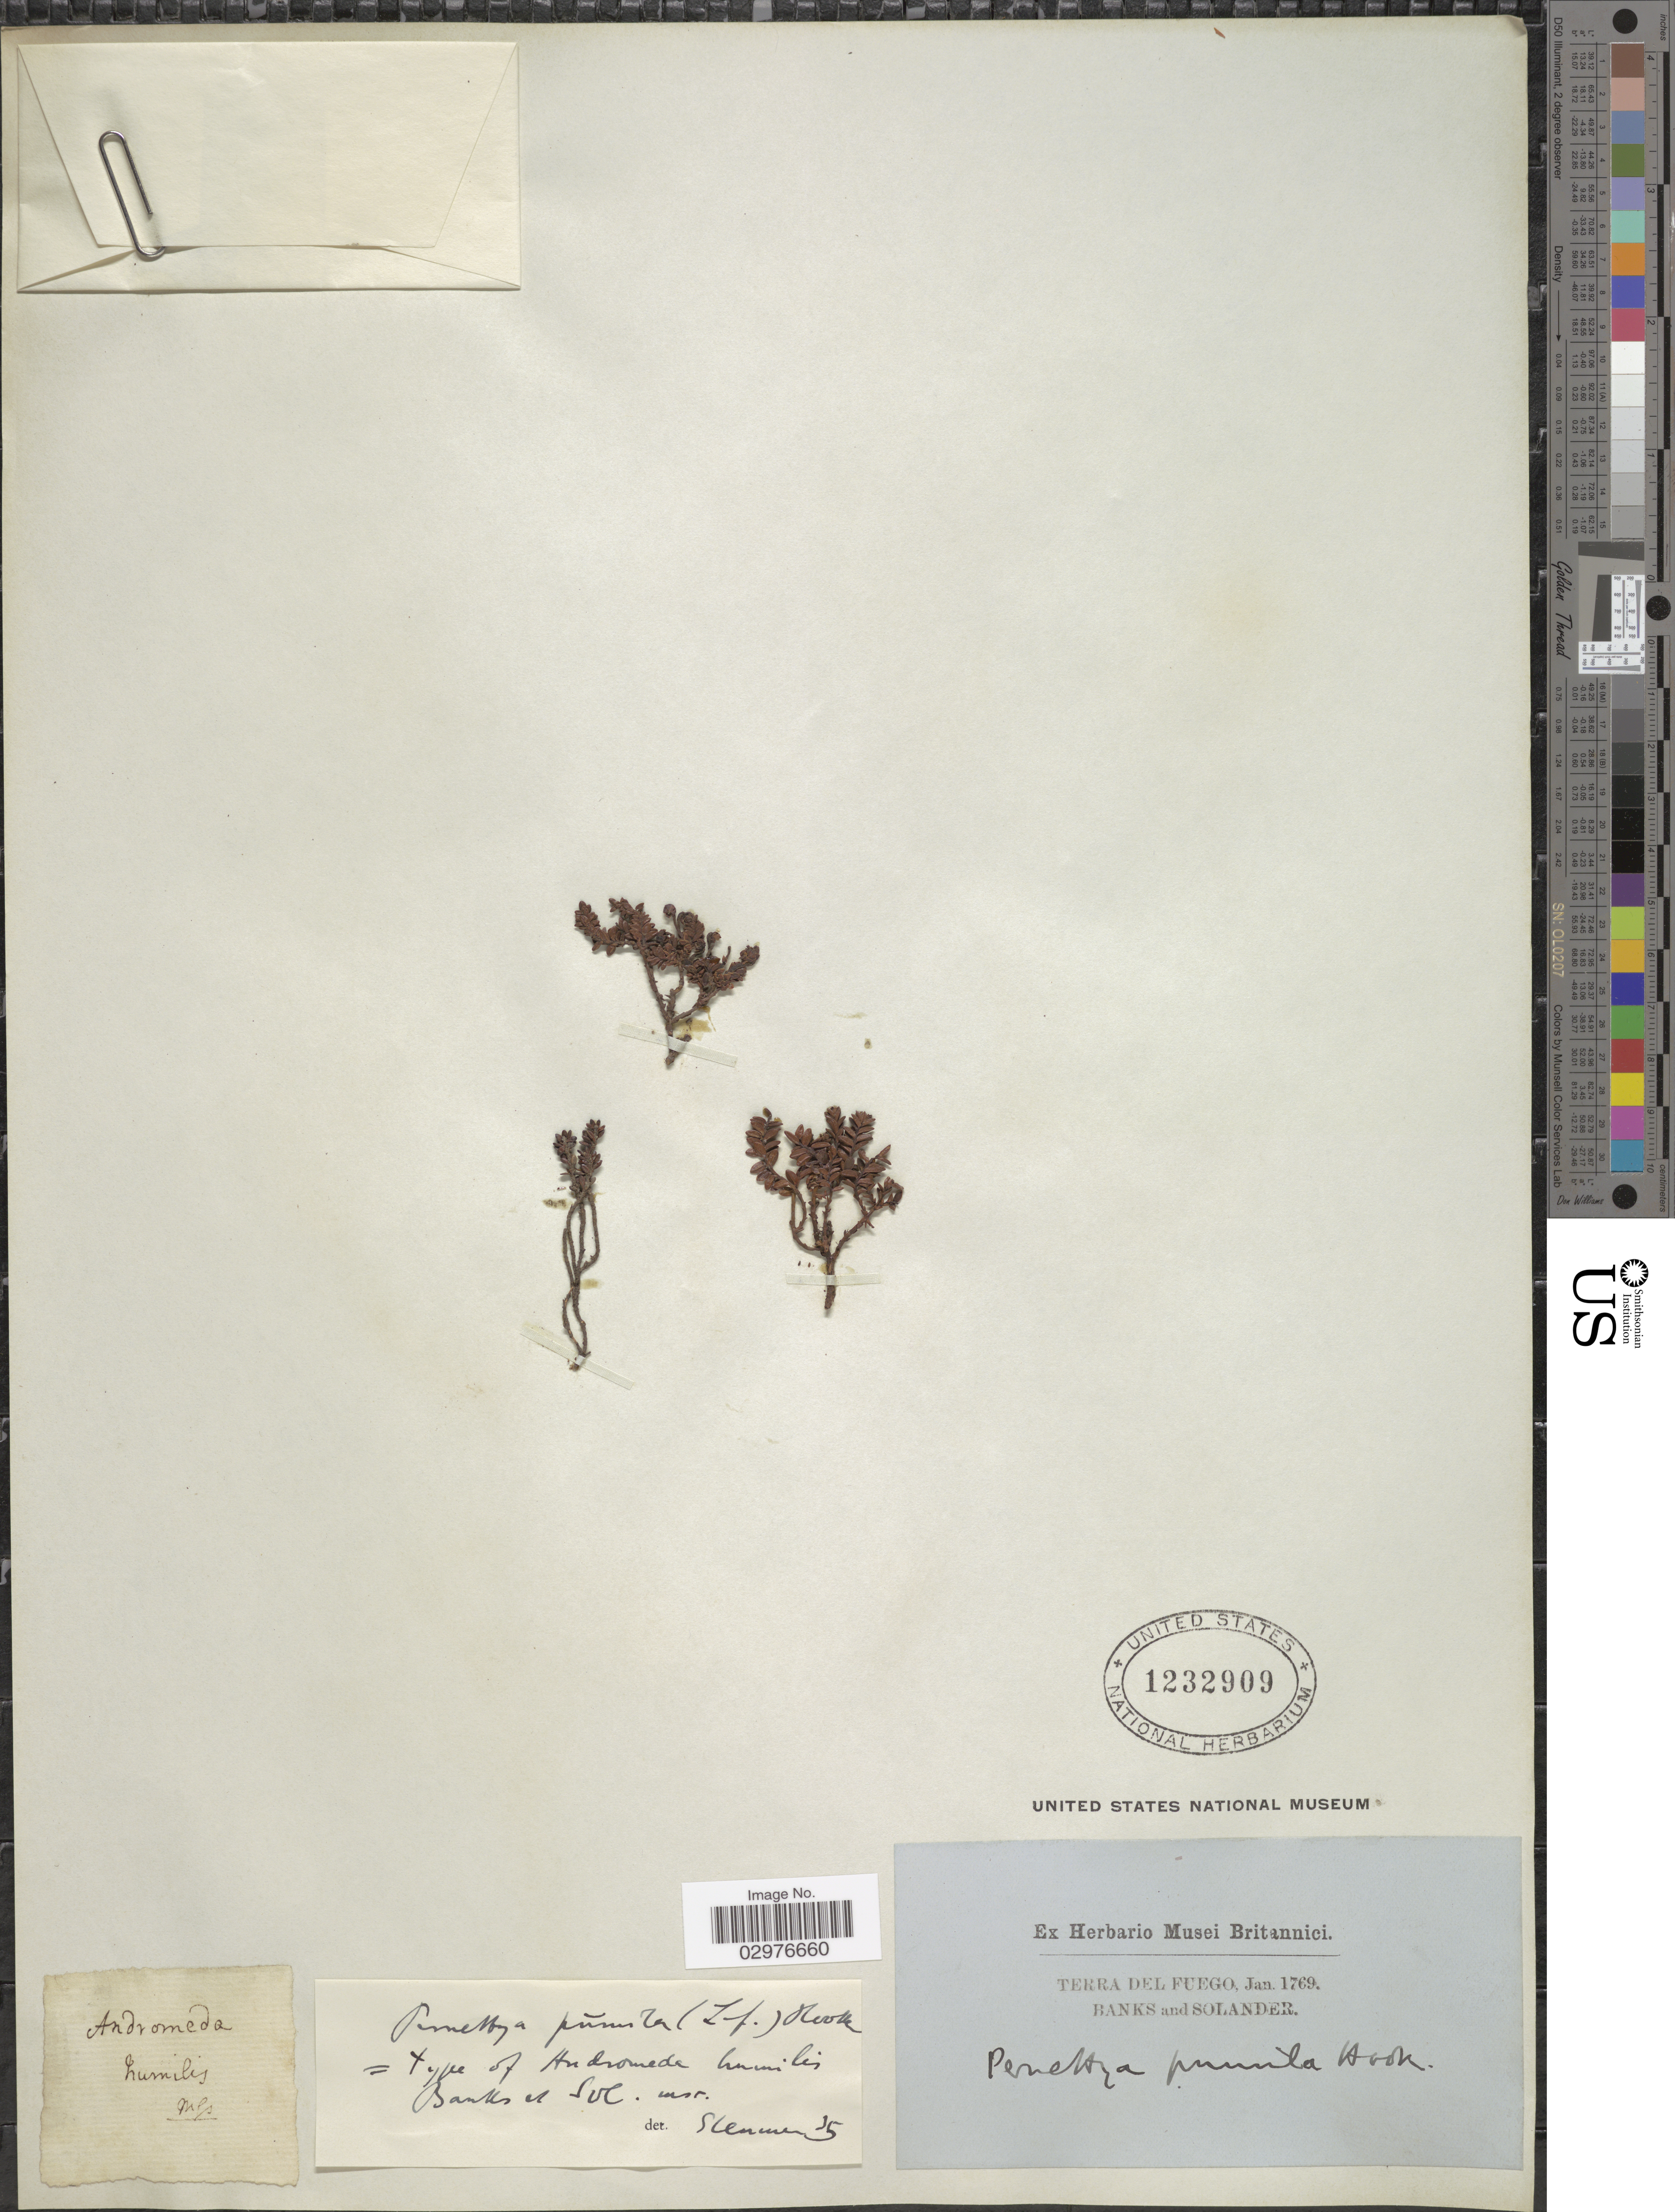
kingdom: Plantae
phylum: Tracheophyta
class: Magnoliopsida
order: Ericales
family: Ericaceae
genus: Gaultheria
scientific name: Gaultheria pumila var. pumila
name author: (L. f.) D.J. Middleton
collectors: -- Banks & -- Solander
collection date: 1769-01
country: Argentina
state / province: Tierra del Fuego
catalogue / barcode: US 1232909